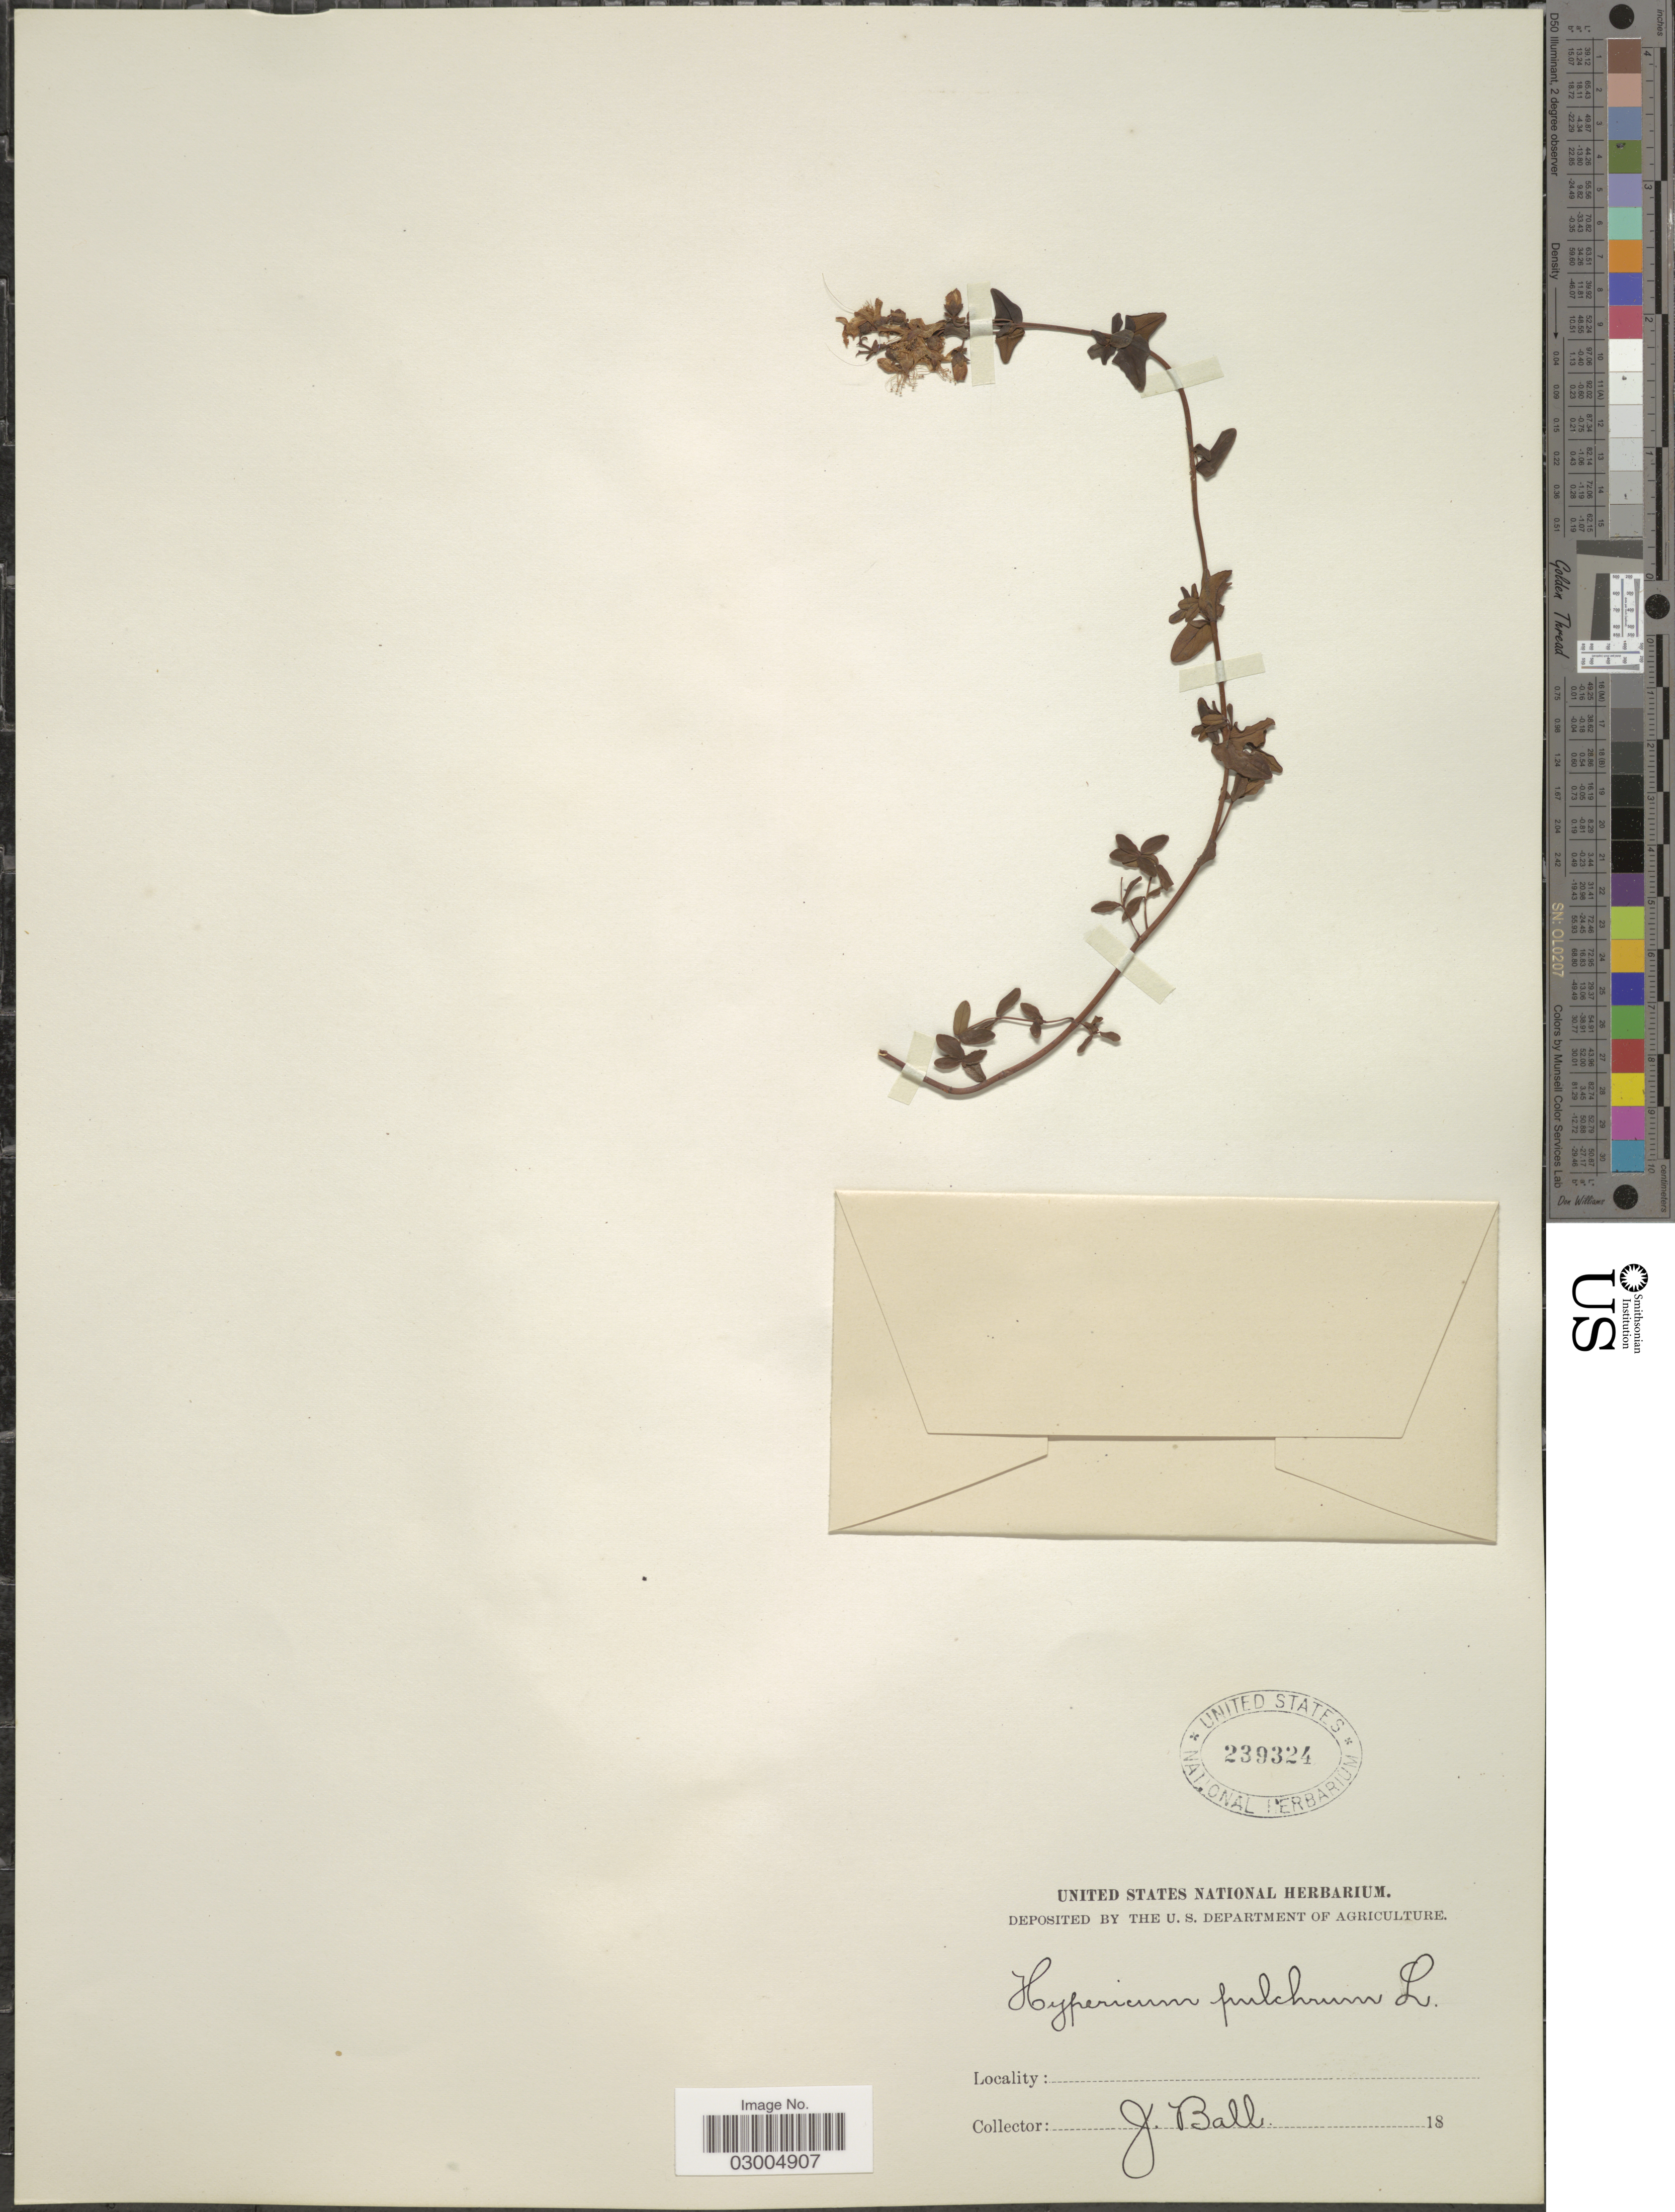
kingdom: Plantae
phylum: Tracheophyta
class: Magnoliopsida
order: Malpighiales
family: Hypericaceae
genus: Hypericum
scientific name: Hypericum pulchrum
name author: L.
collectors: J. Ball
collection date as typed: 18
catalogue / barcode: US 239324